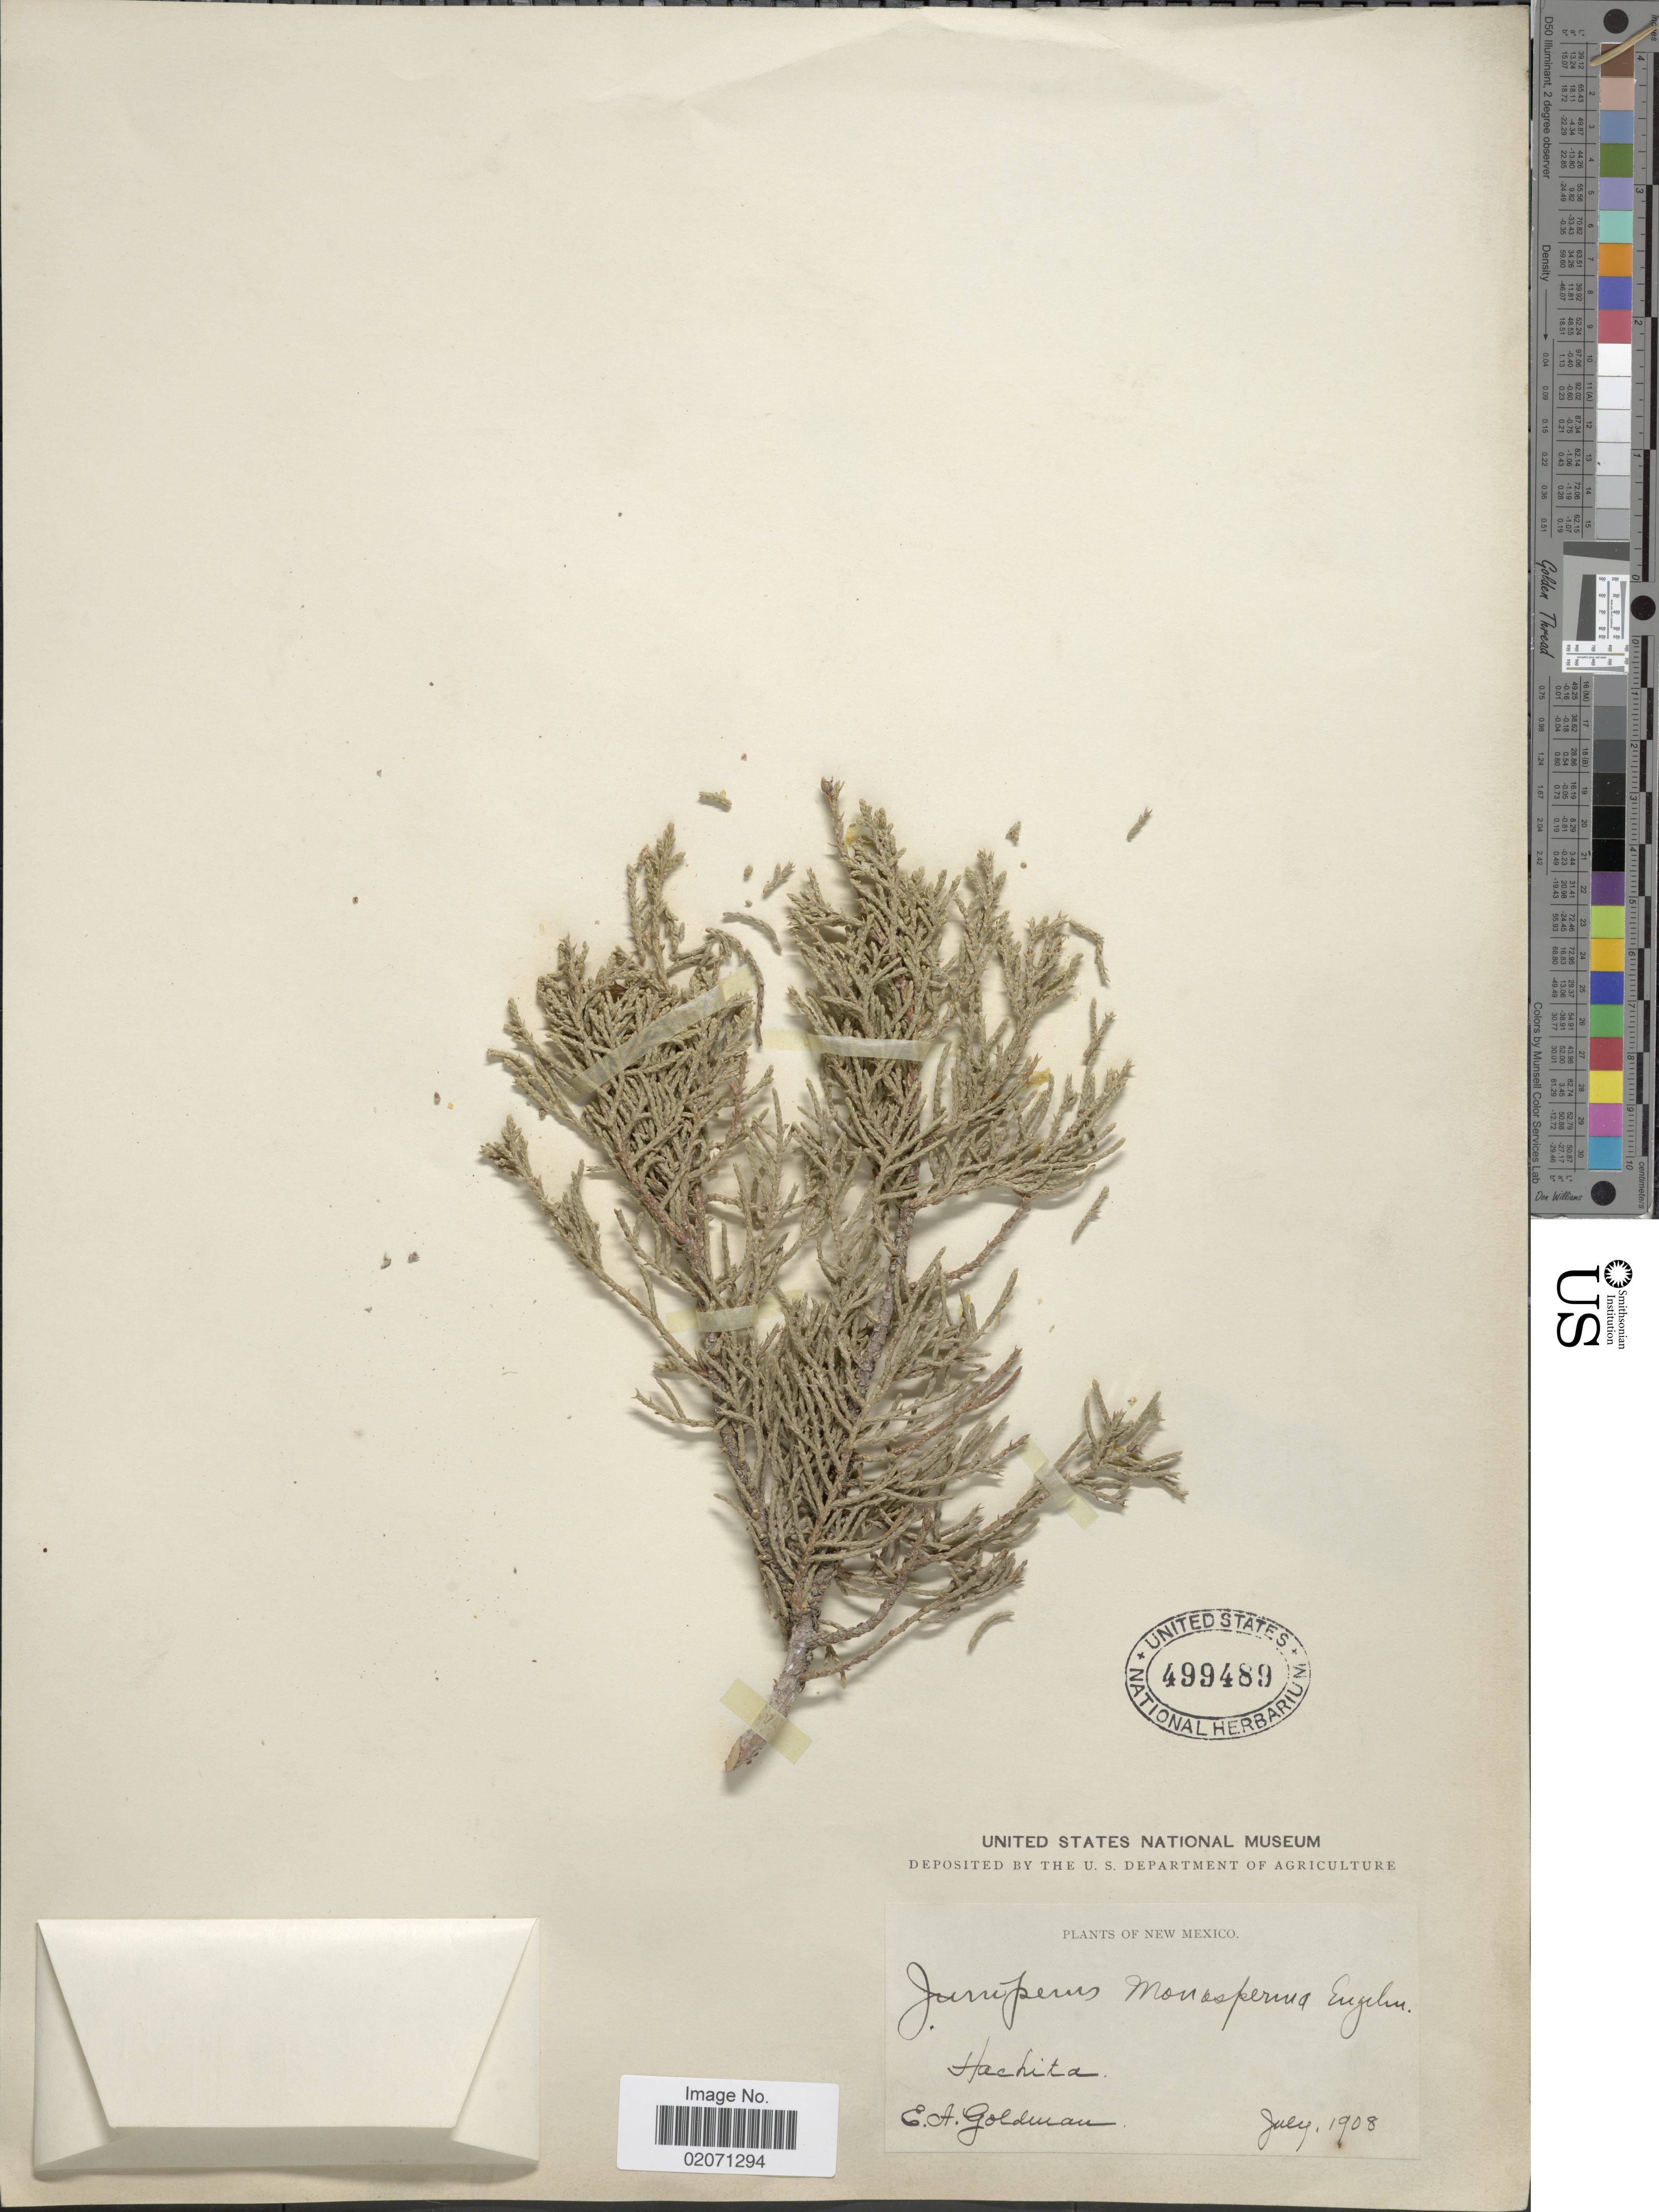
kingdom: Plantae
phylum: Tracheophyta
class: Pinopsida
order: Pinales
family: Cupressaceae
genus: Juniperus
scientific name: Juniperus monosperma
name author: (Engelm.) Sarg.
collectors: E. A. Goldman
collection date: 1908-07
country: United States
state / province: New Mexico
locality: Hachita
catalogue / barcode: US 499489